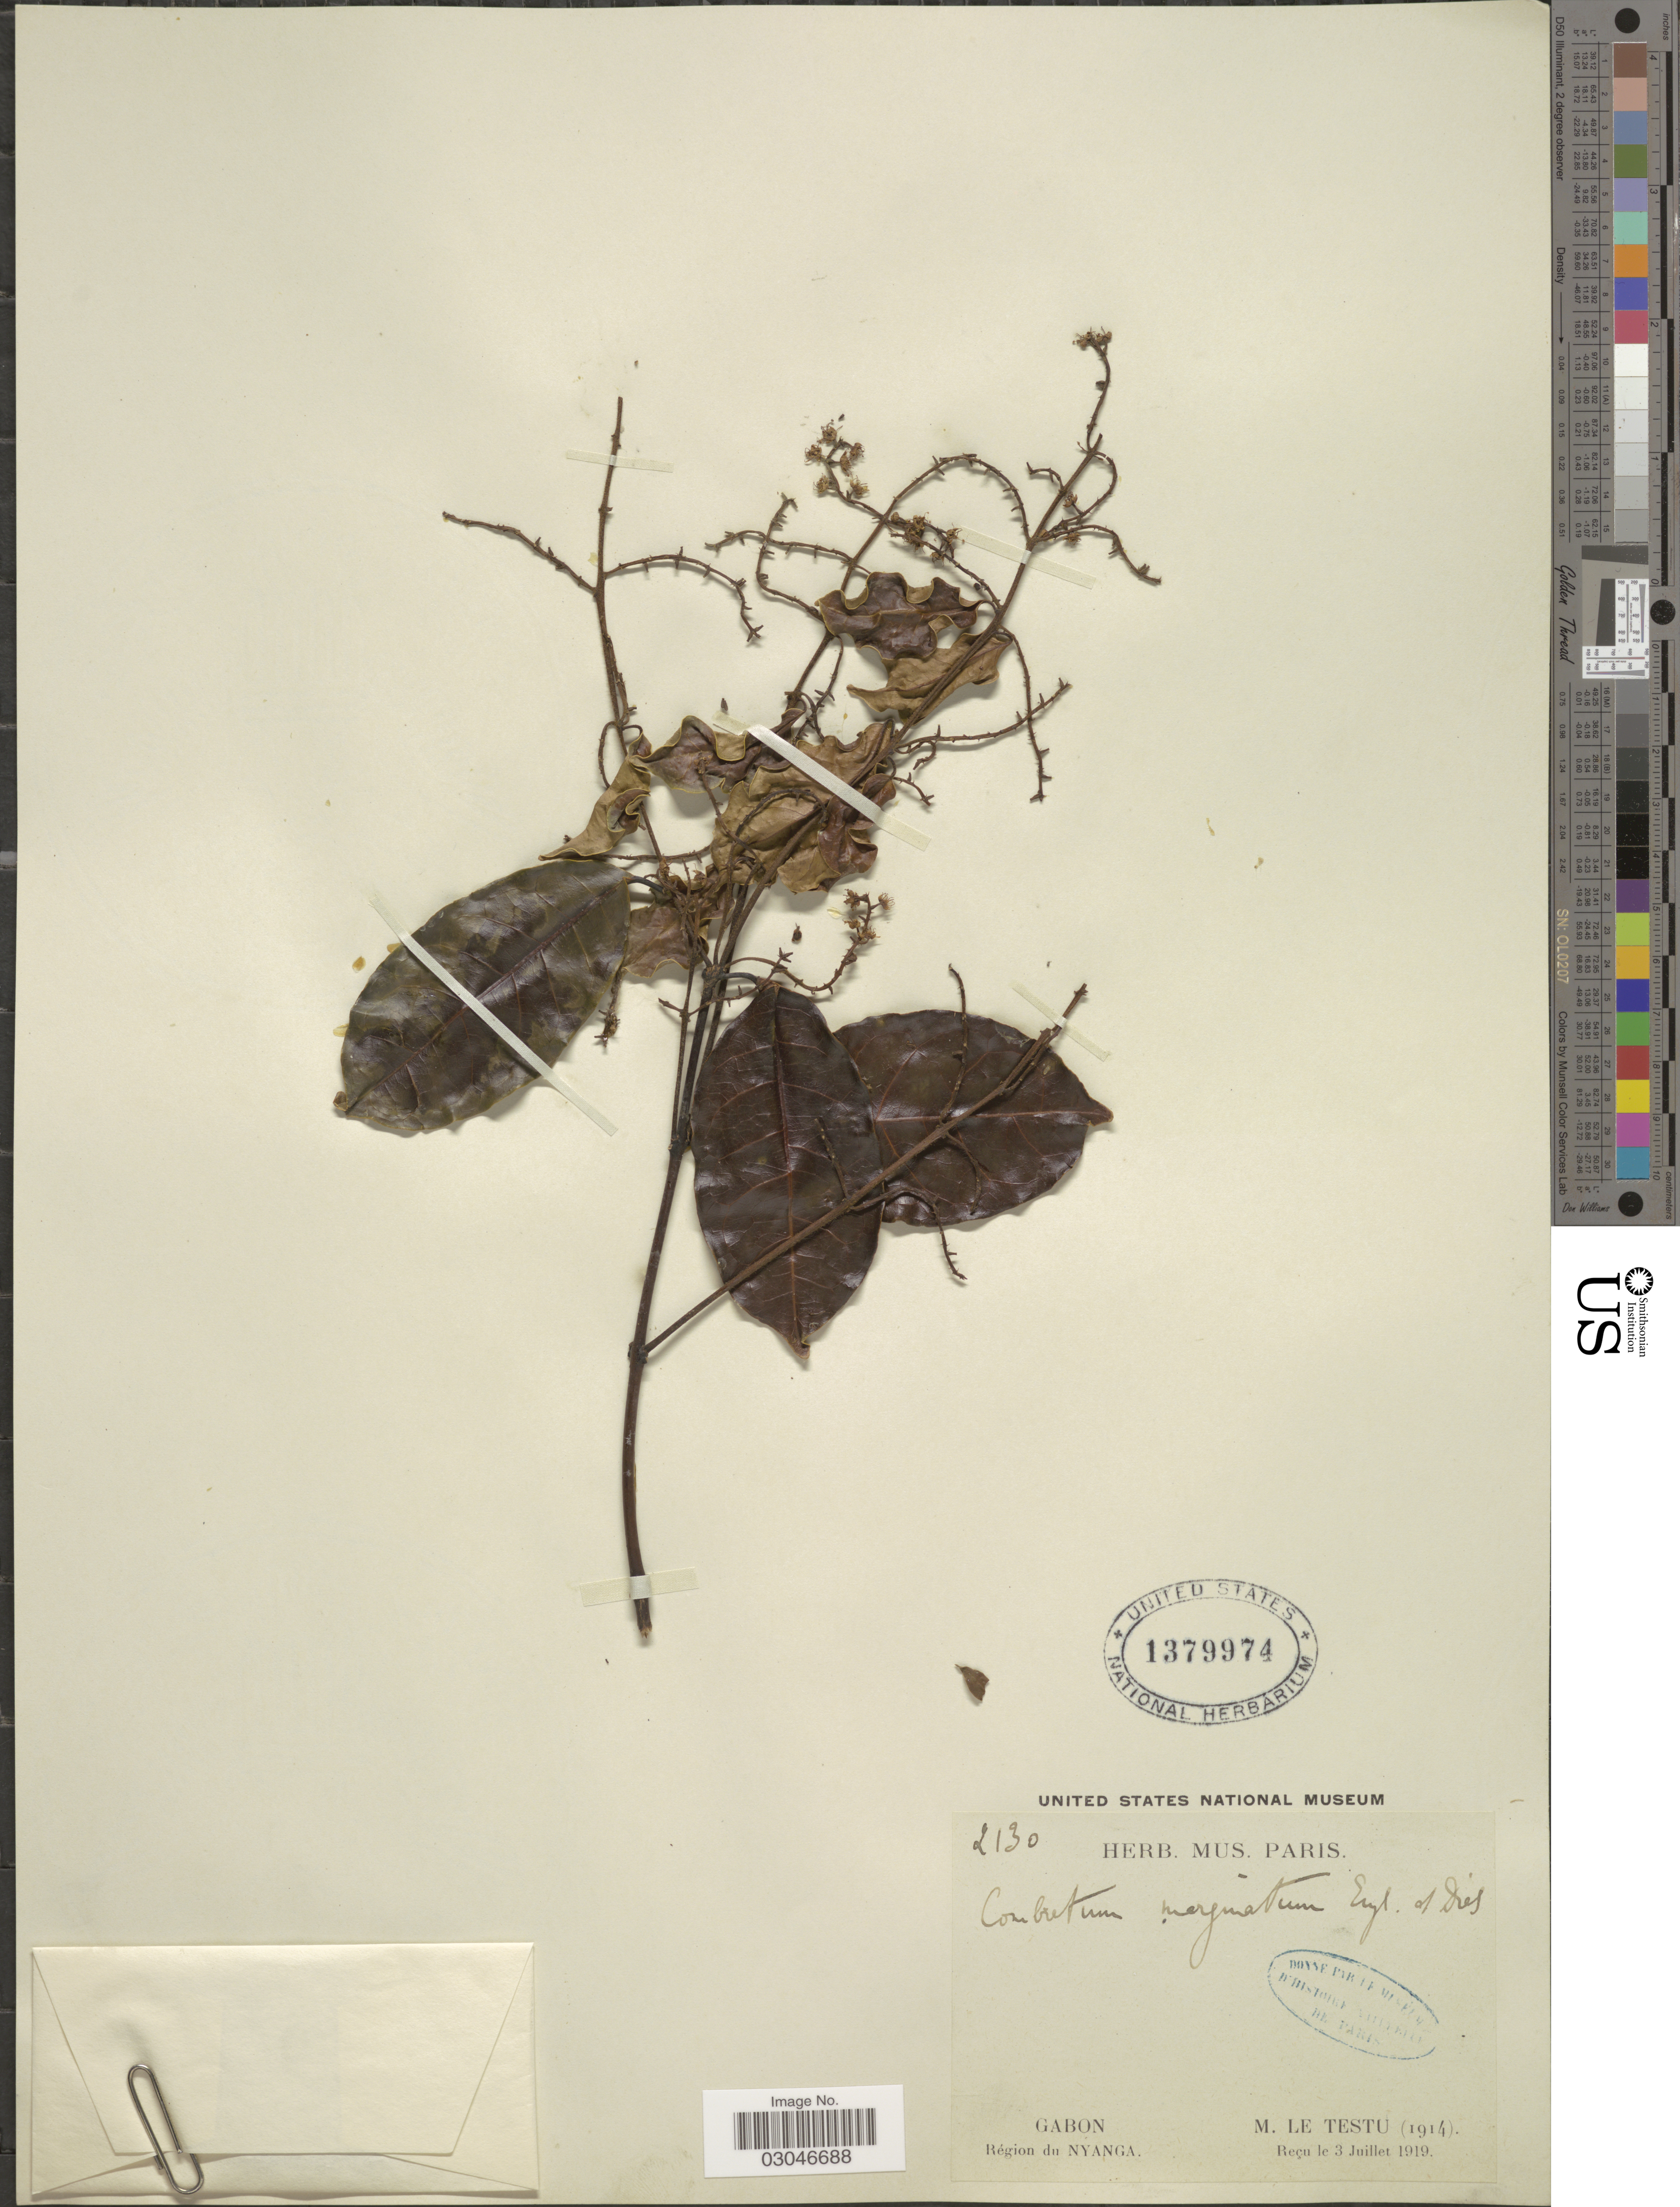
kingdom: Plantae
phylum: Tracheophyta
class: Magnoliopsida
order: Myrtales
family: Combretaceae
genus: Combretum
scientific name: Combretum marginatum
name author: Engl. & Diels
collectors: G. Le Testu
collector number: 2130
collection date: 1914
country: Gabon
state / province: Nyanga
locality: Région du Nyanga.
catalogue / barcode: US 1379974